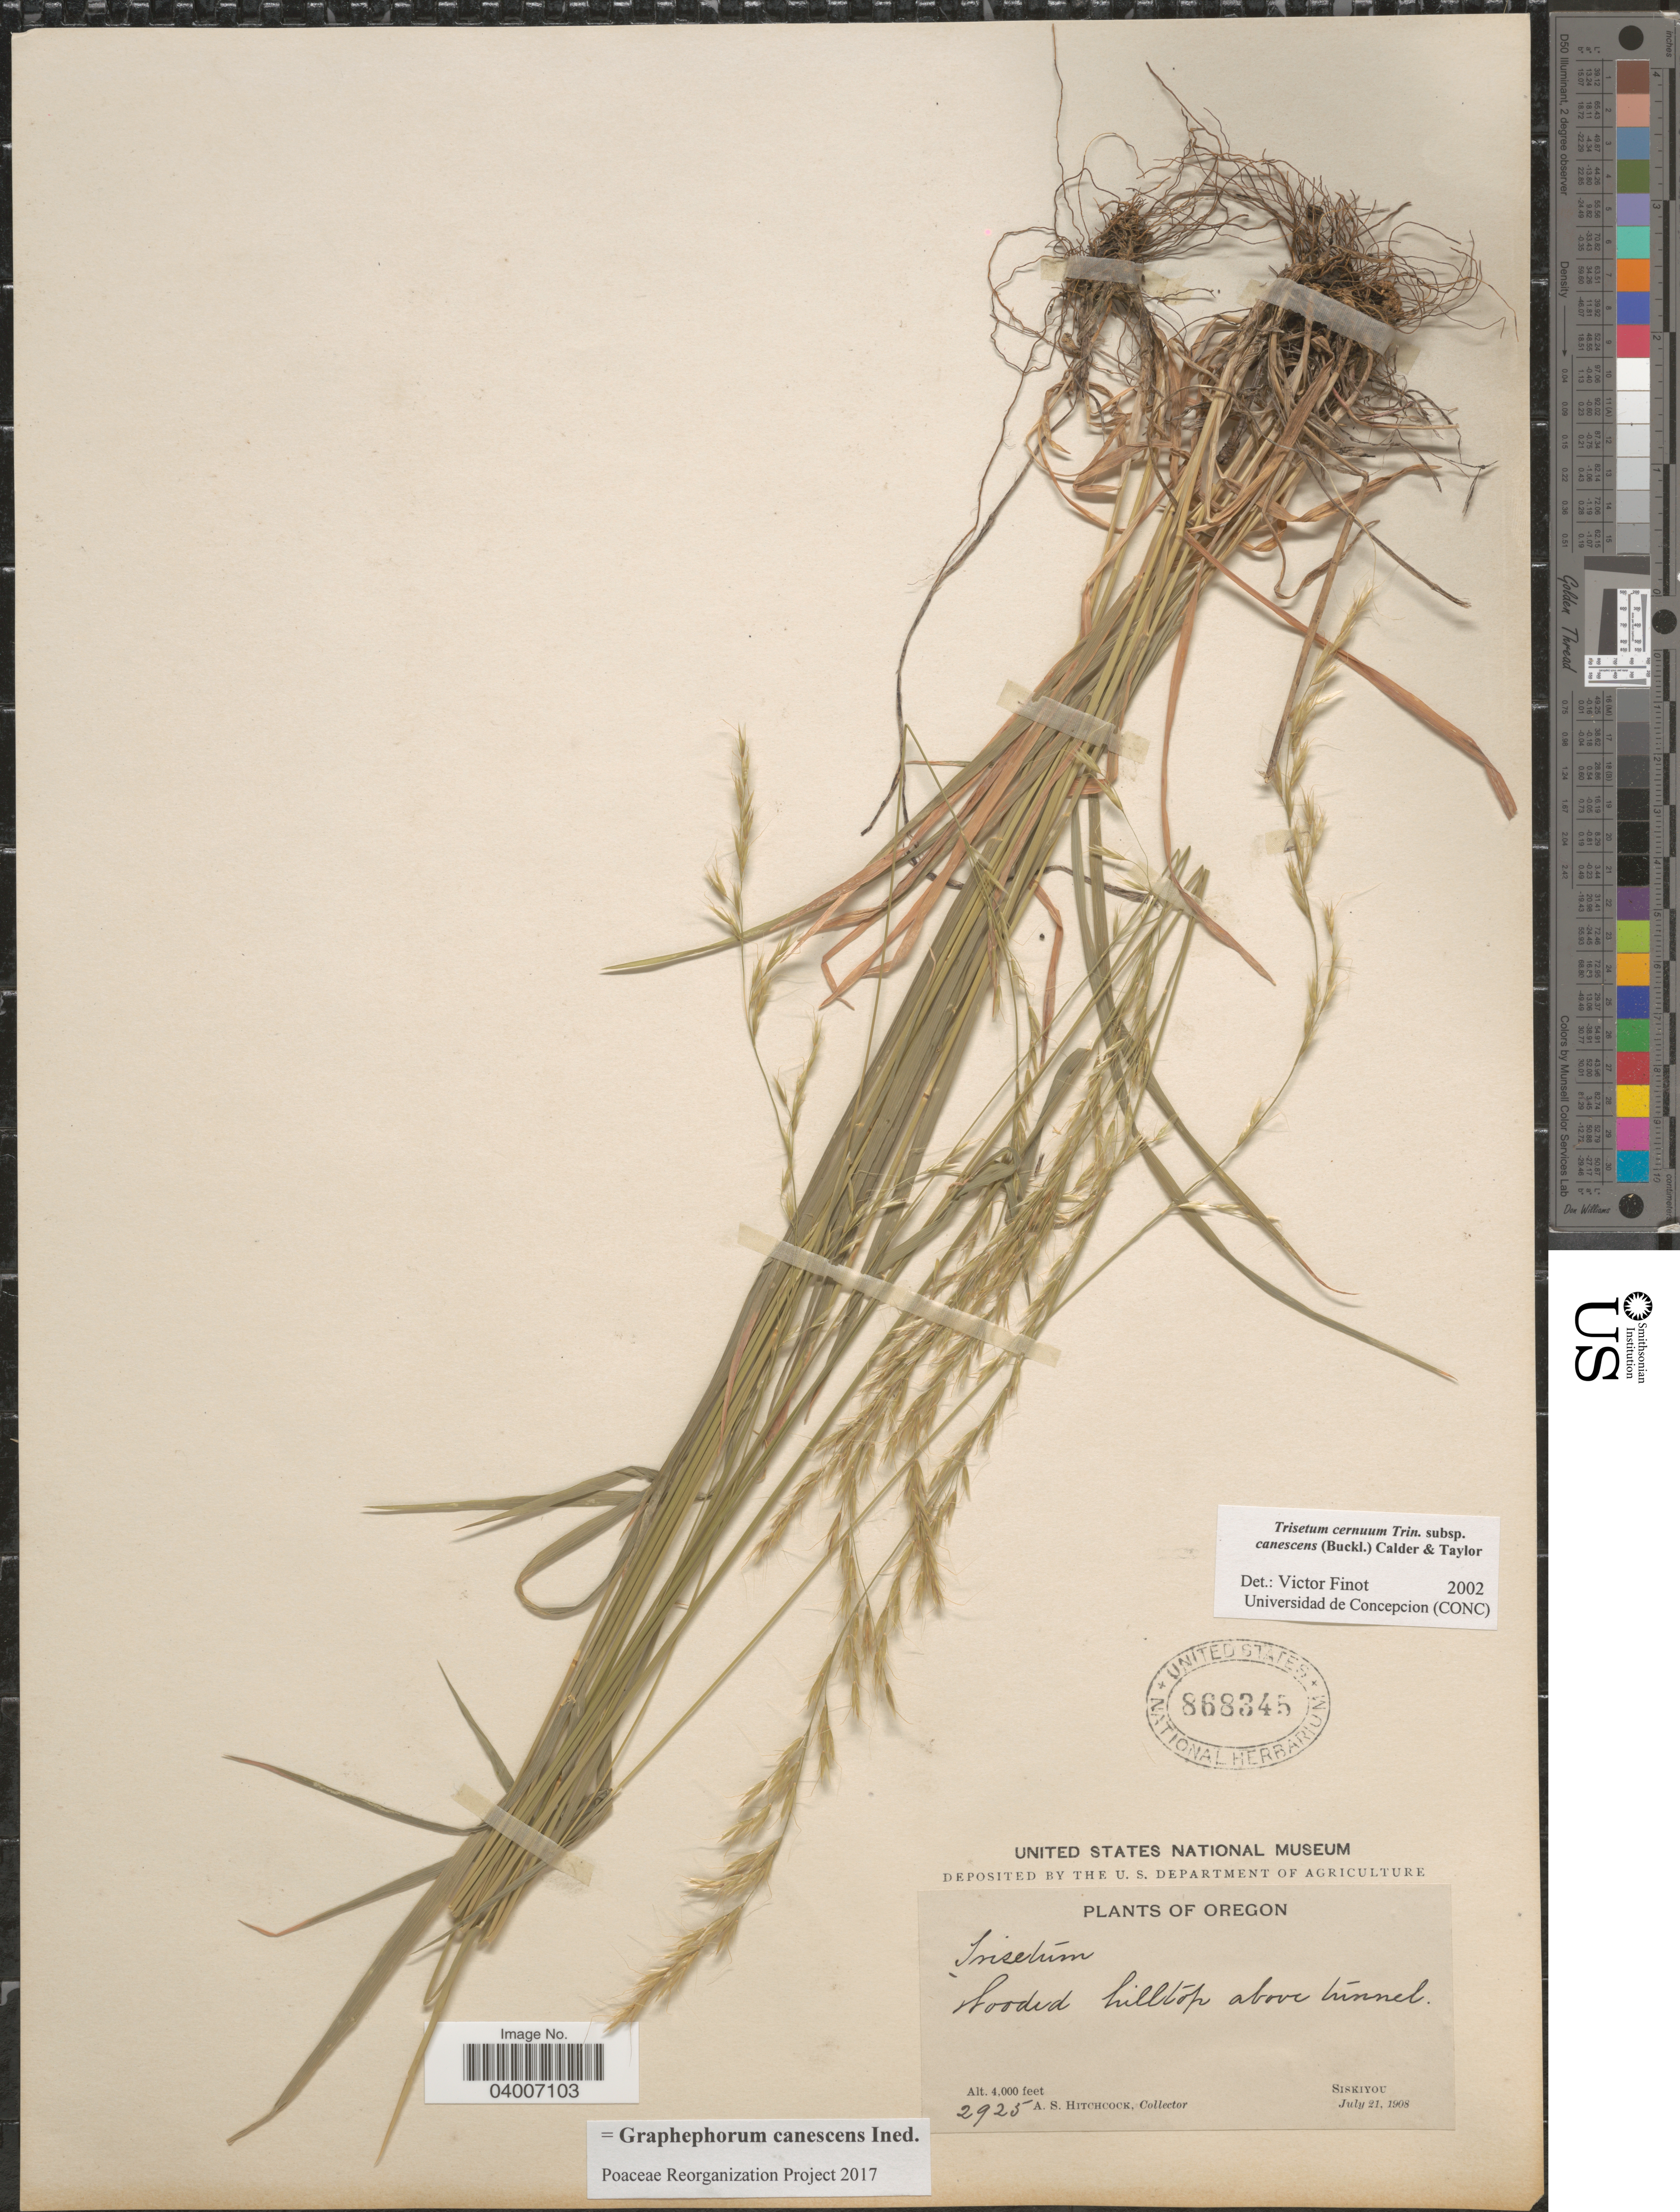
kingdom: Plantae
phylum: Tracheophyta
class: Liliopsida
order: Poales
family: Poaceae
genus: Graphephorum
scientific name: Graphephorum canescens ined.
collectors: A. S. Hitchcock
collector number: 2925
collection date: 1908-07-21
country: United States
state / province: Oregon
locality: Wooded hilltop above tunnel. Siskiyou.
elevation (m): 1219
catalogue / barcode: US 868345